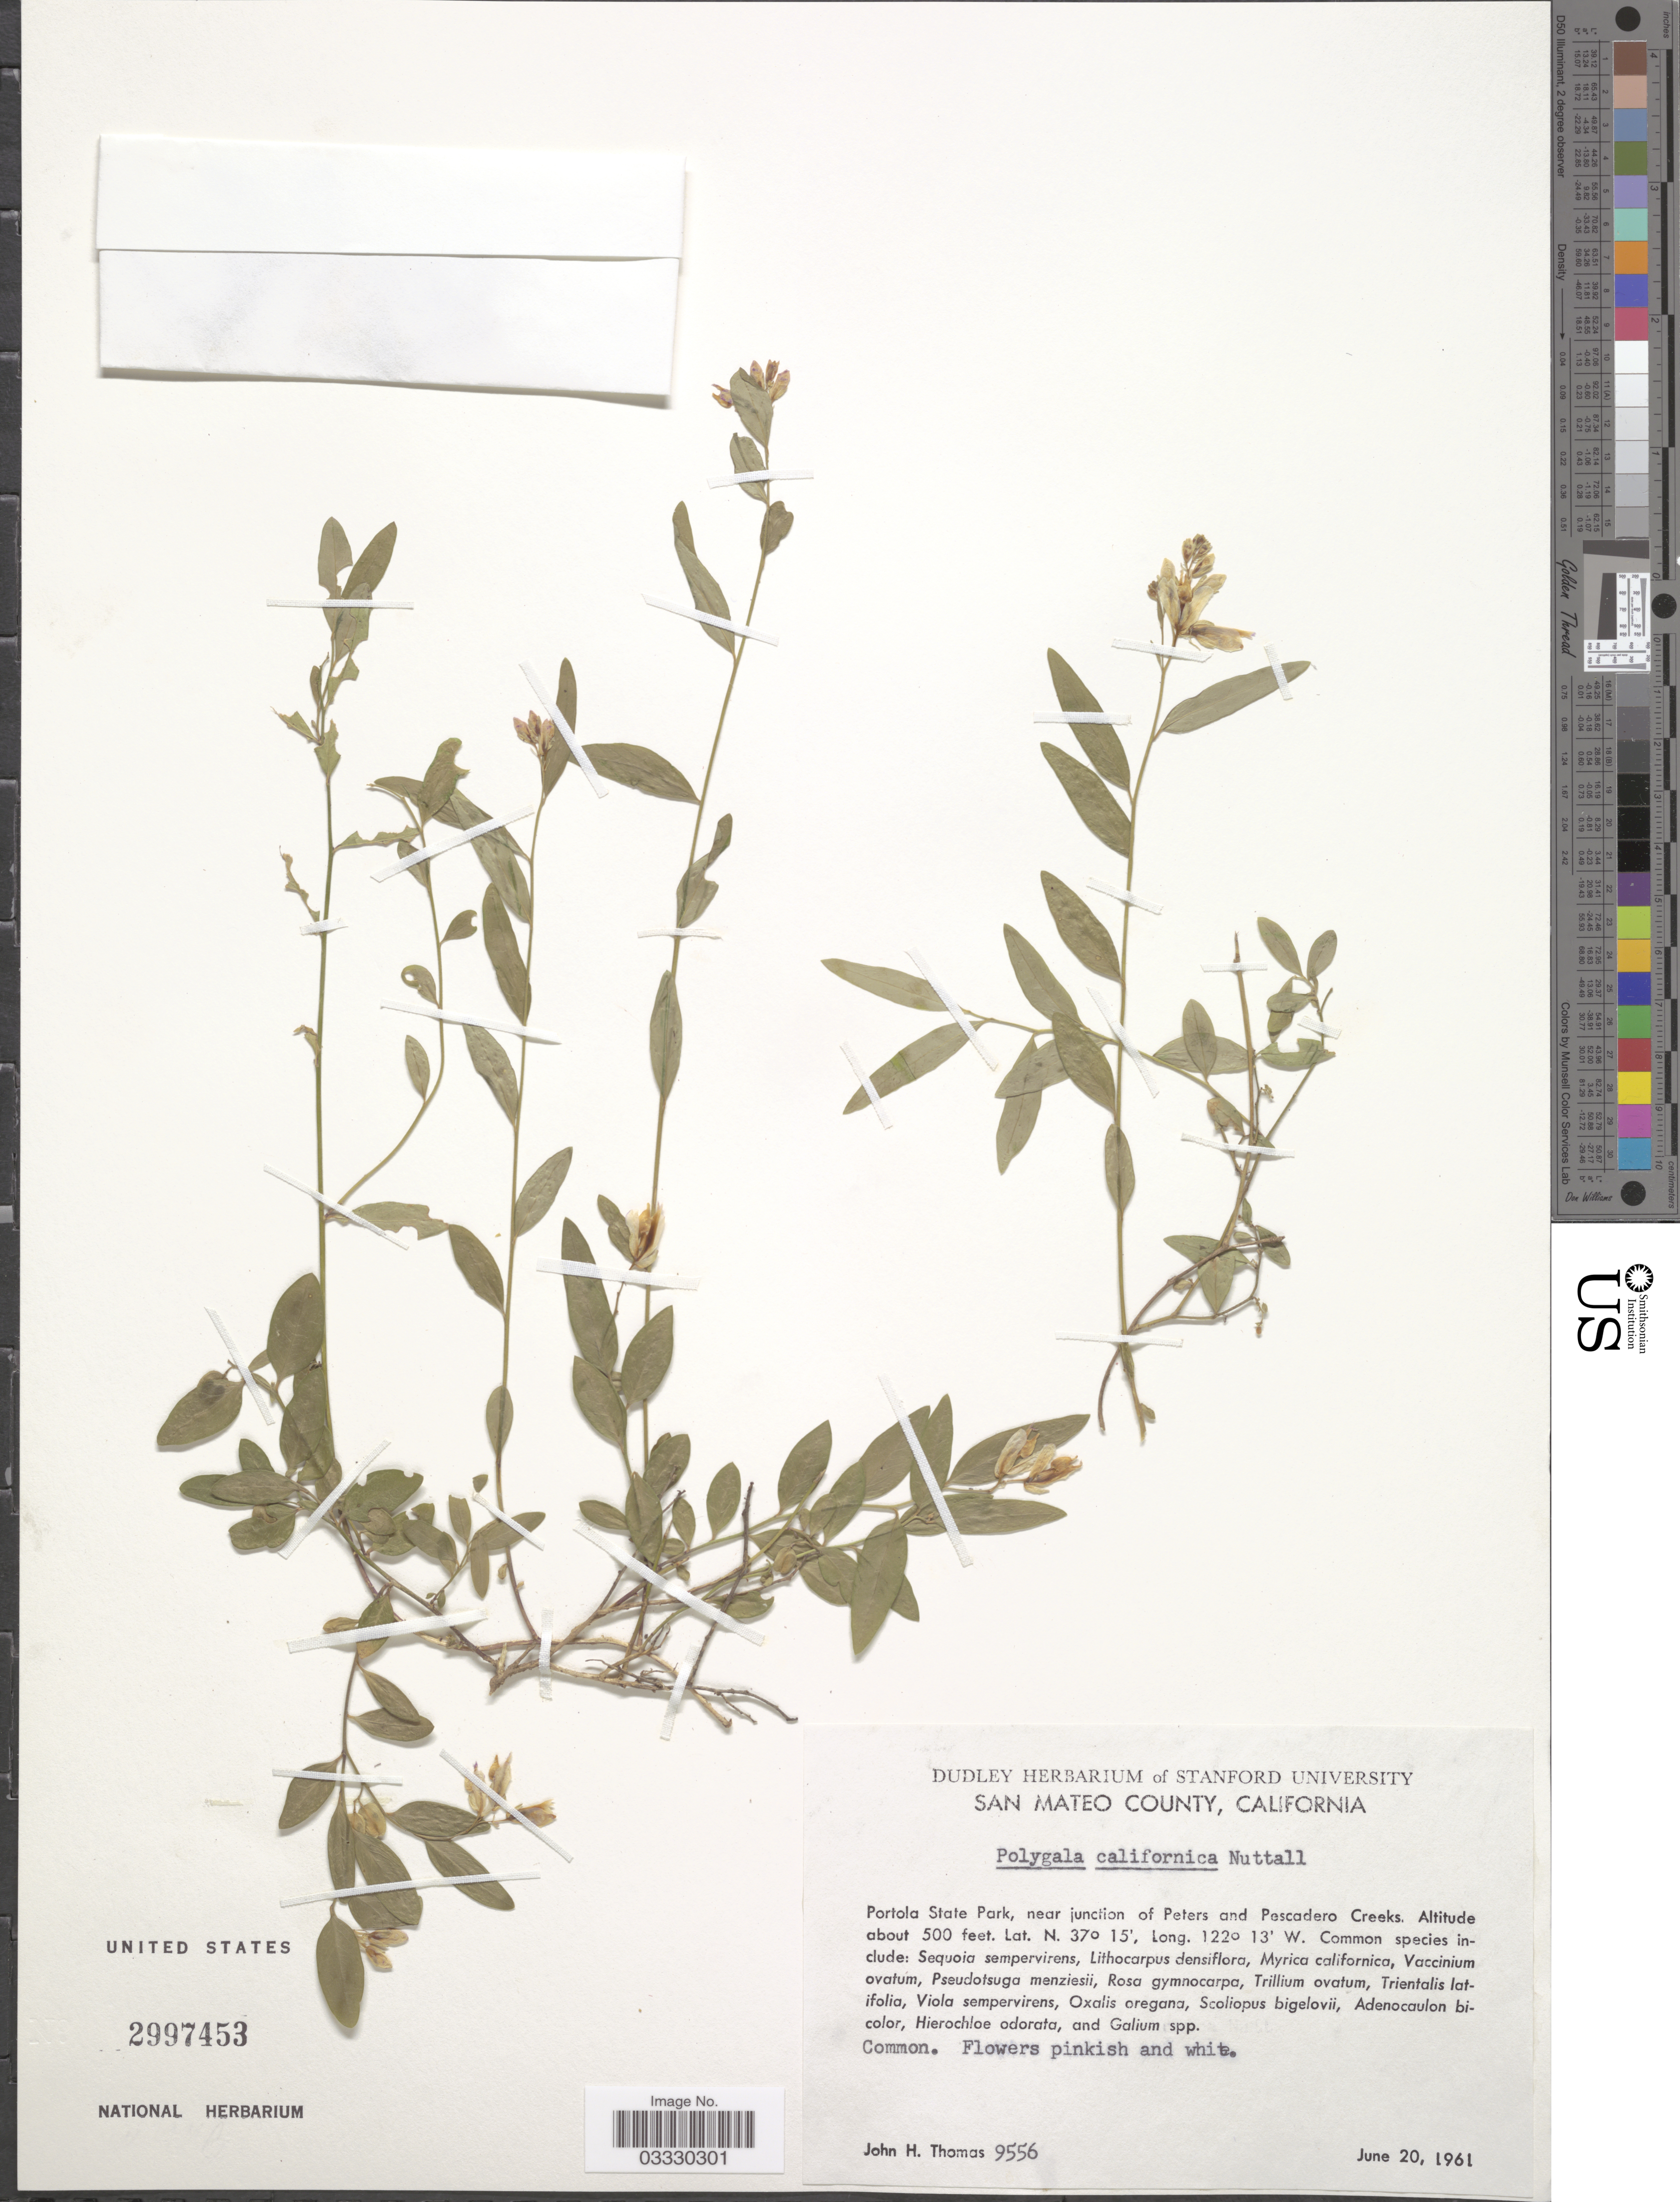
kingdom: Plantae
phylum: Tracheophyta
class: Magnoliopsida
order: Fabales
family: Polygalaceae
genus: Rhinotropis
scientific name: Rhinotropis californica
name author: (Nutt.) J.R. Abbott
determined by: Strong, Mark T., (BOT), Smithsonian Institution - National Museum of Natural History (UNITED STATES)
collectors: J. H. Thomas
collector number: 9556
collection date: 1961-06-20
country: United States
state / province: California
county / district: San Mateo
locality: San Mateo County. Portola State Park, near junction of Peters and Pescadero Creeks.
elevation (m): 152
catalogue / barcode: US 2997453